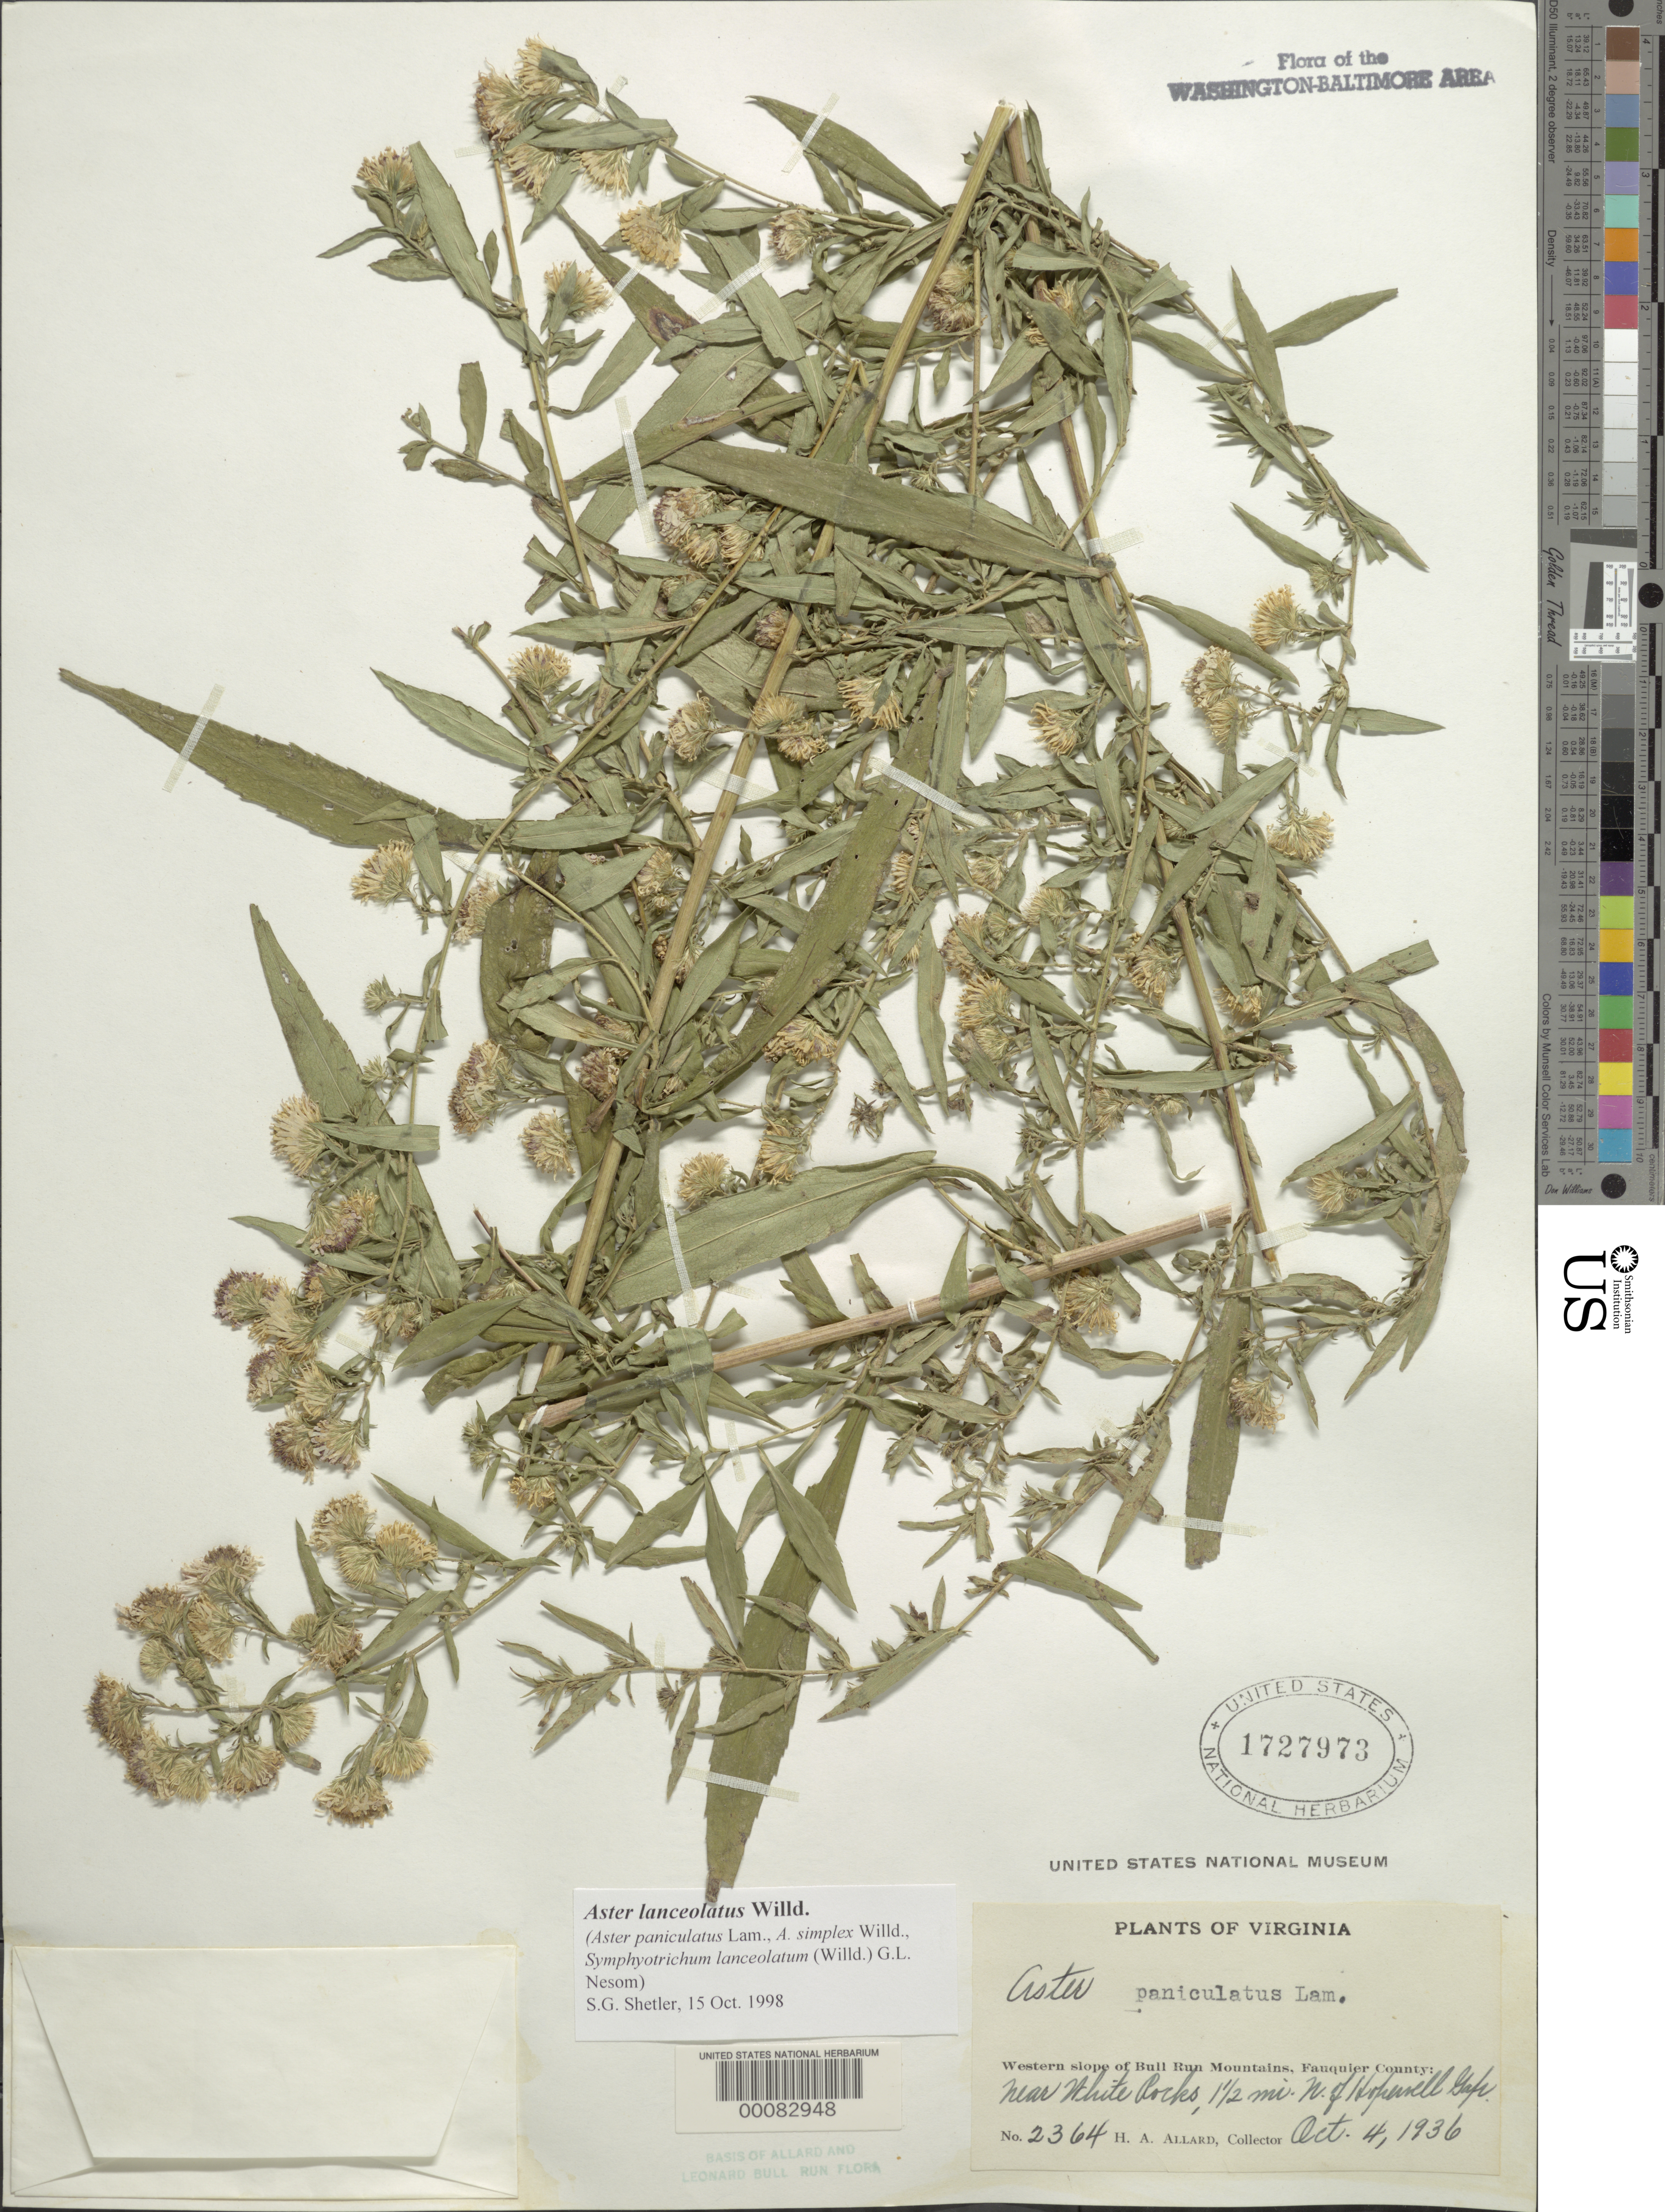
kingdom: Plantae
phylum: Tracheophyta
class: Magnoliopsida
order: Asterales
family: Asteraceae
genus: Symphyotrichum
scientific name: Symphyotrichum lanceolatum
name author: (Willd.) G.L. Nesom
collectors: H. A. Allard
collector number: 5700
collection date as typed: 09 Oct 1938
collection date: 1938-10-09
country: United States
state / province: Virginia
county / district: Fauquier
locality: North of Hopewell Gap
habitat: Damp soil old field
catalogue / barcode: US 1727973